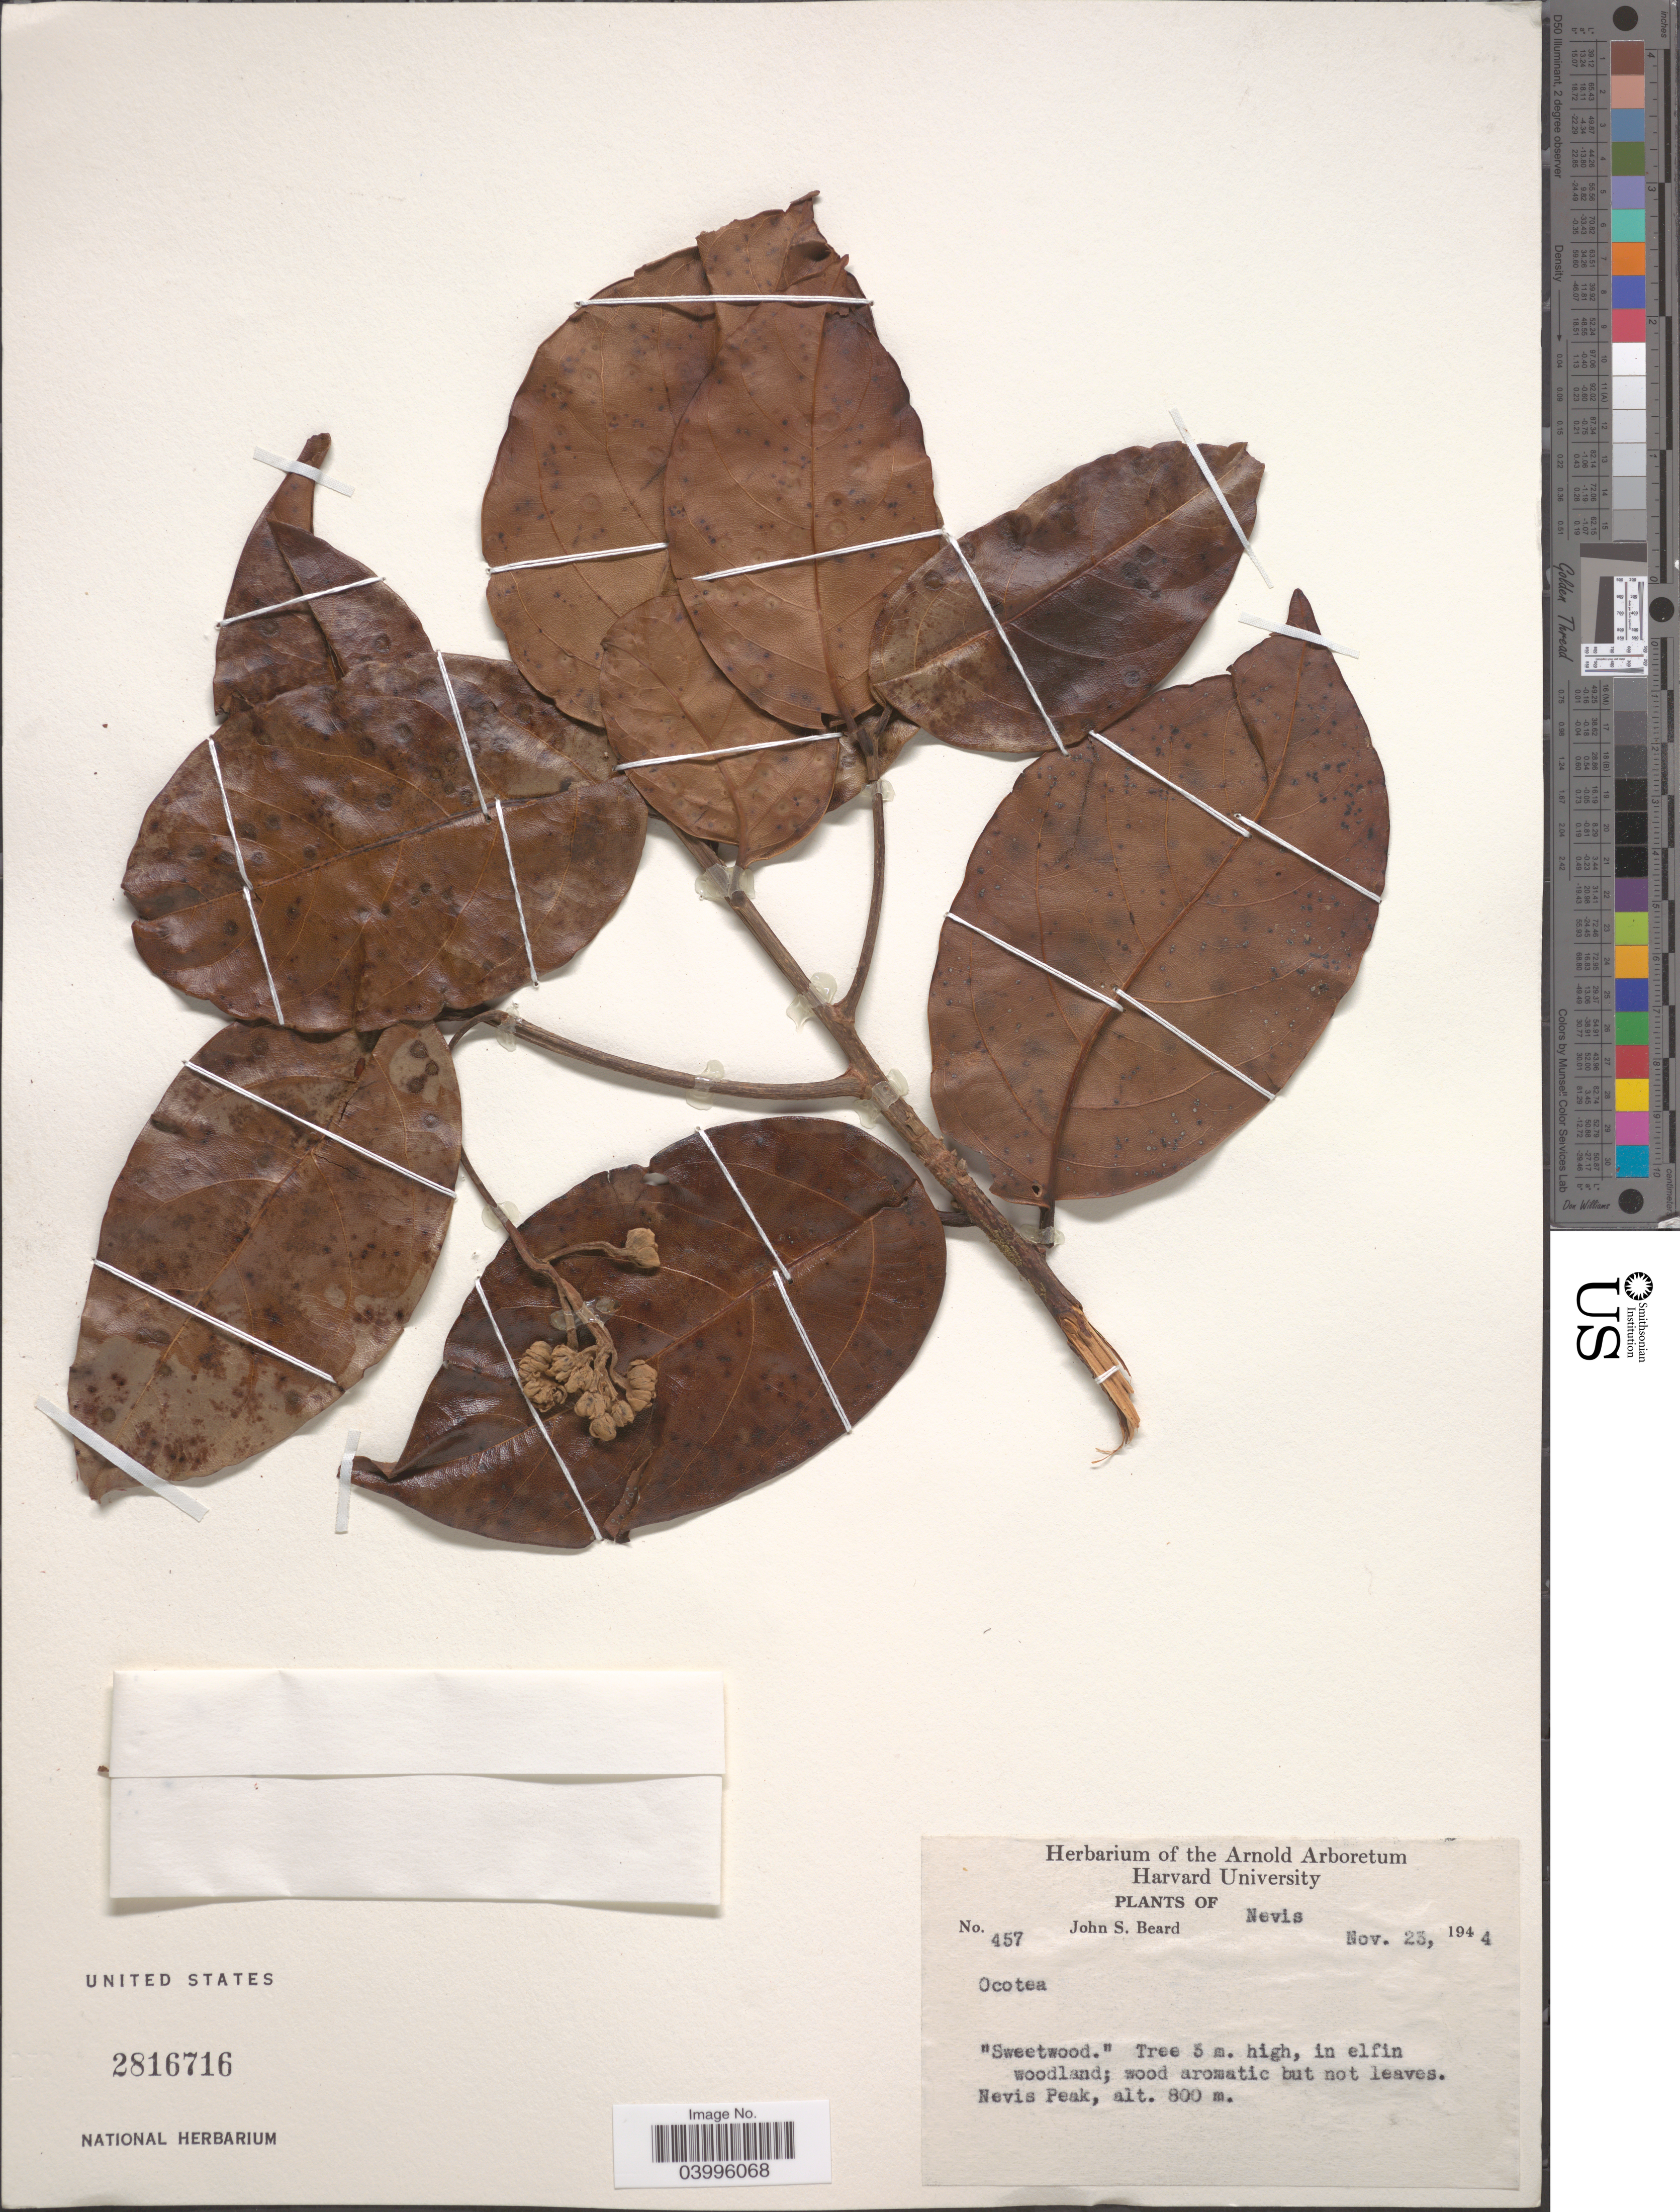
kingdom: Plantae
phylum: Tracheophyta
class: Magnoliopsida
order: Laurales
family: Lauraceae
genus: Ocotea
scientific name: Ocotea sp.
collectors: J. Beard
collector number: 457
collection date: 1944-11-23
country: St. Christopher-Nevis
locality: Nevis. Nevis Peak.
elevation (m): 800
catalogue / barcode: US 2816716